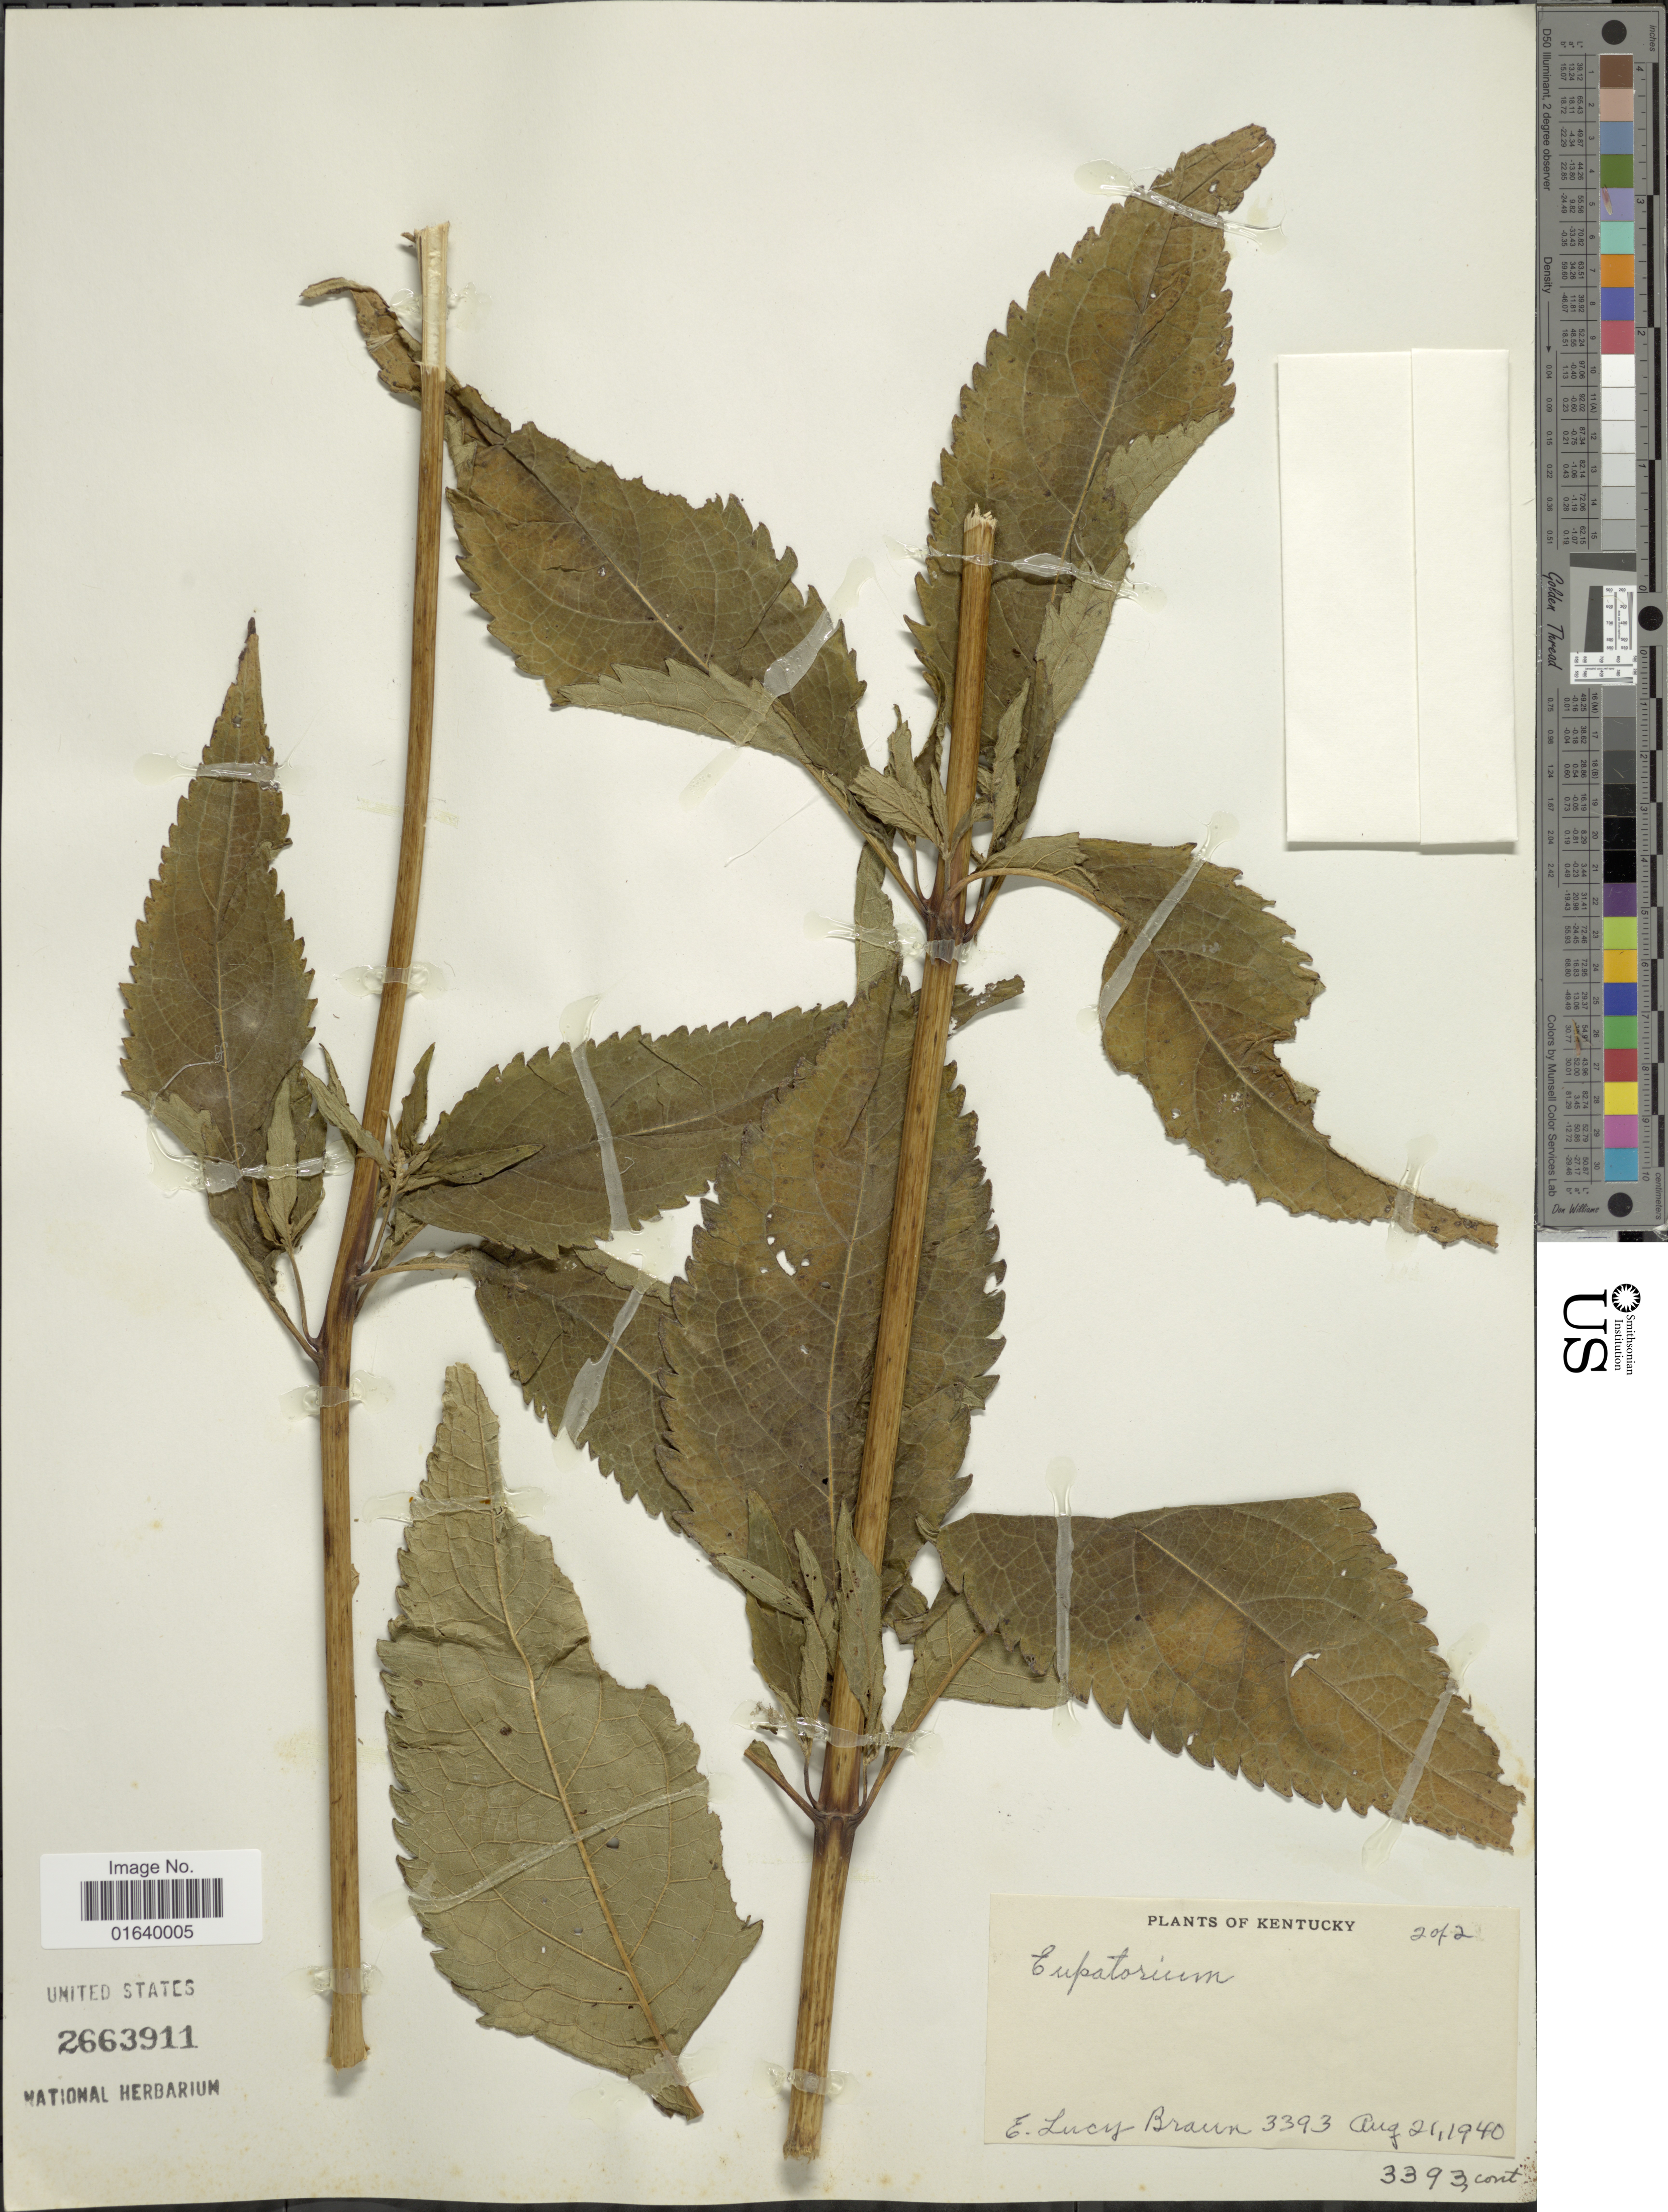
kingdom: Plantae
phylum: Tracheophyta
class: Magnoliopsida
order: Asterales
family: Asteraceae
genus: Eupatorium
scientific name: Eupatorium purpureum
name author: (L.) E.E. Lamont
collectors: E. L. Braun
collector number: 3393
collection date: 1940-08-21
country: United States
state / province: Kentucky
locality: Kentucky.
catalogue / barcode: US 2663911